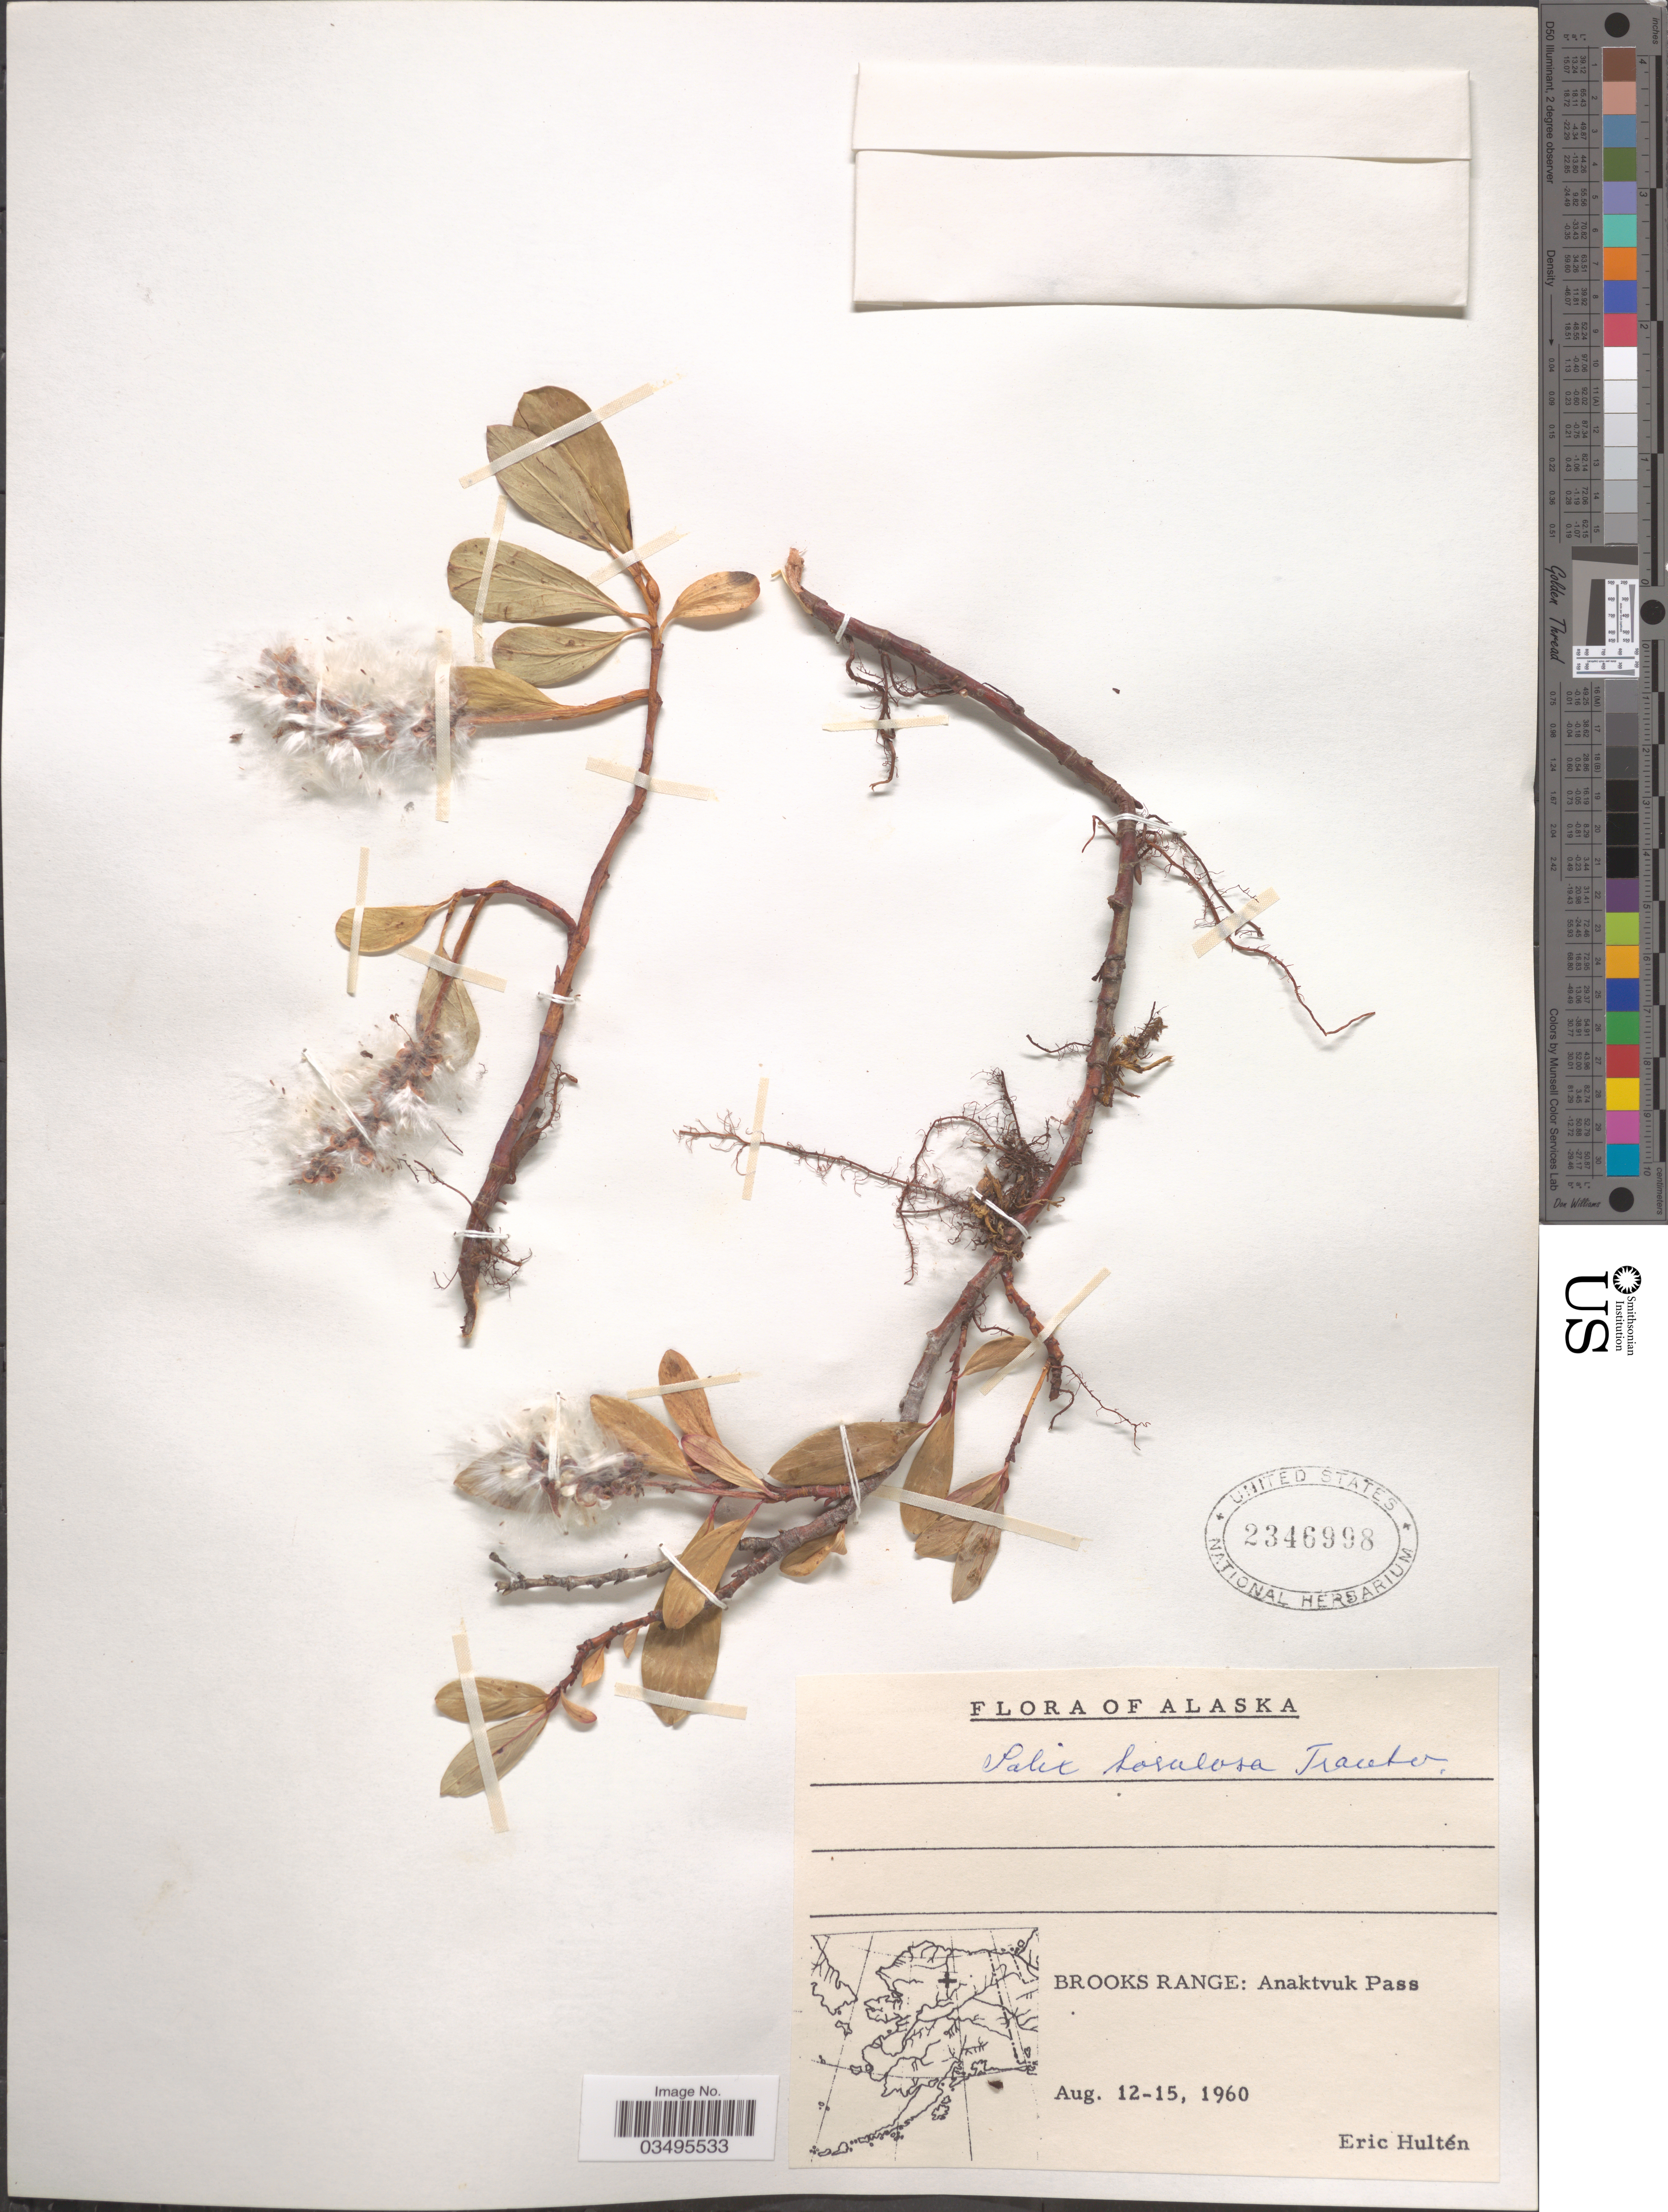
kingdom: Plantae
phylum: Tracheophyta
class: Magnoliopsida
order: Malpighiales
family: Salicaceae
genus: Salix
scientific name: Salix arctica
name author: Pall.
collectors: E. G. Hultén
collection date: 1960-08-12/1960-08-15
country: United States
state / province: Alaska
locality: Brooks Range: Anaktvuk Pass.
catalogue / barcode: US 2346998